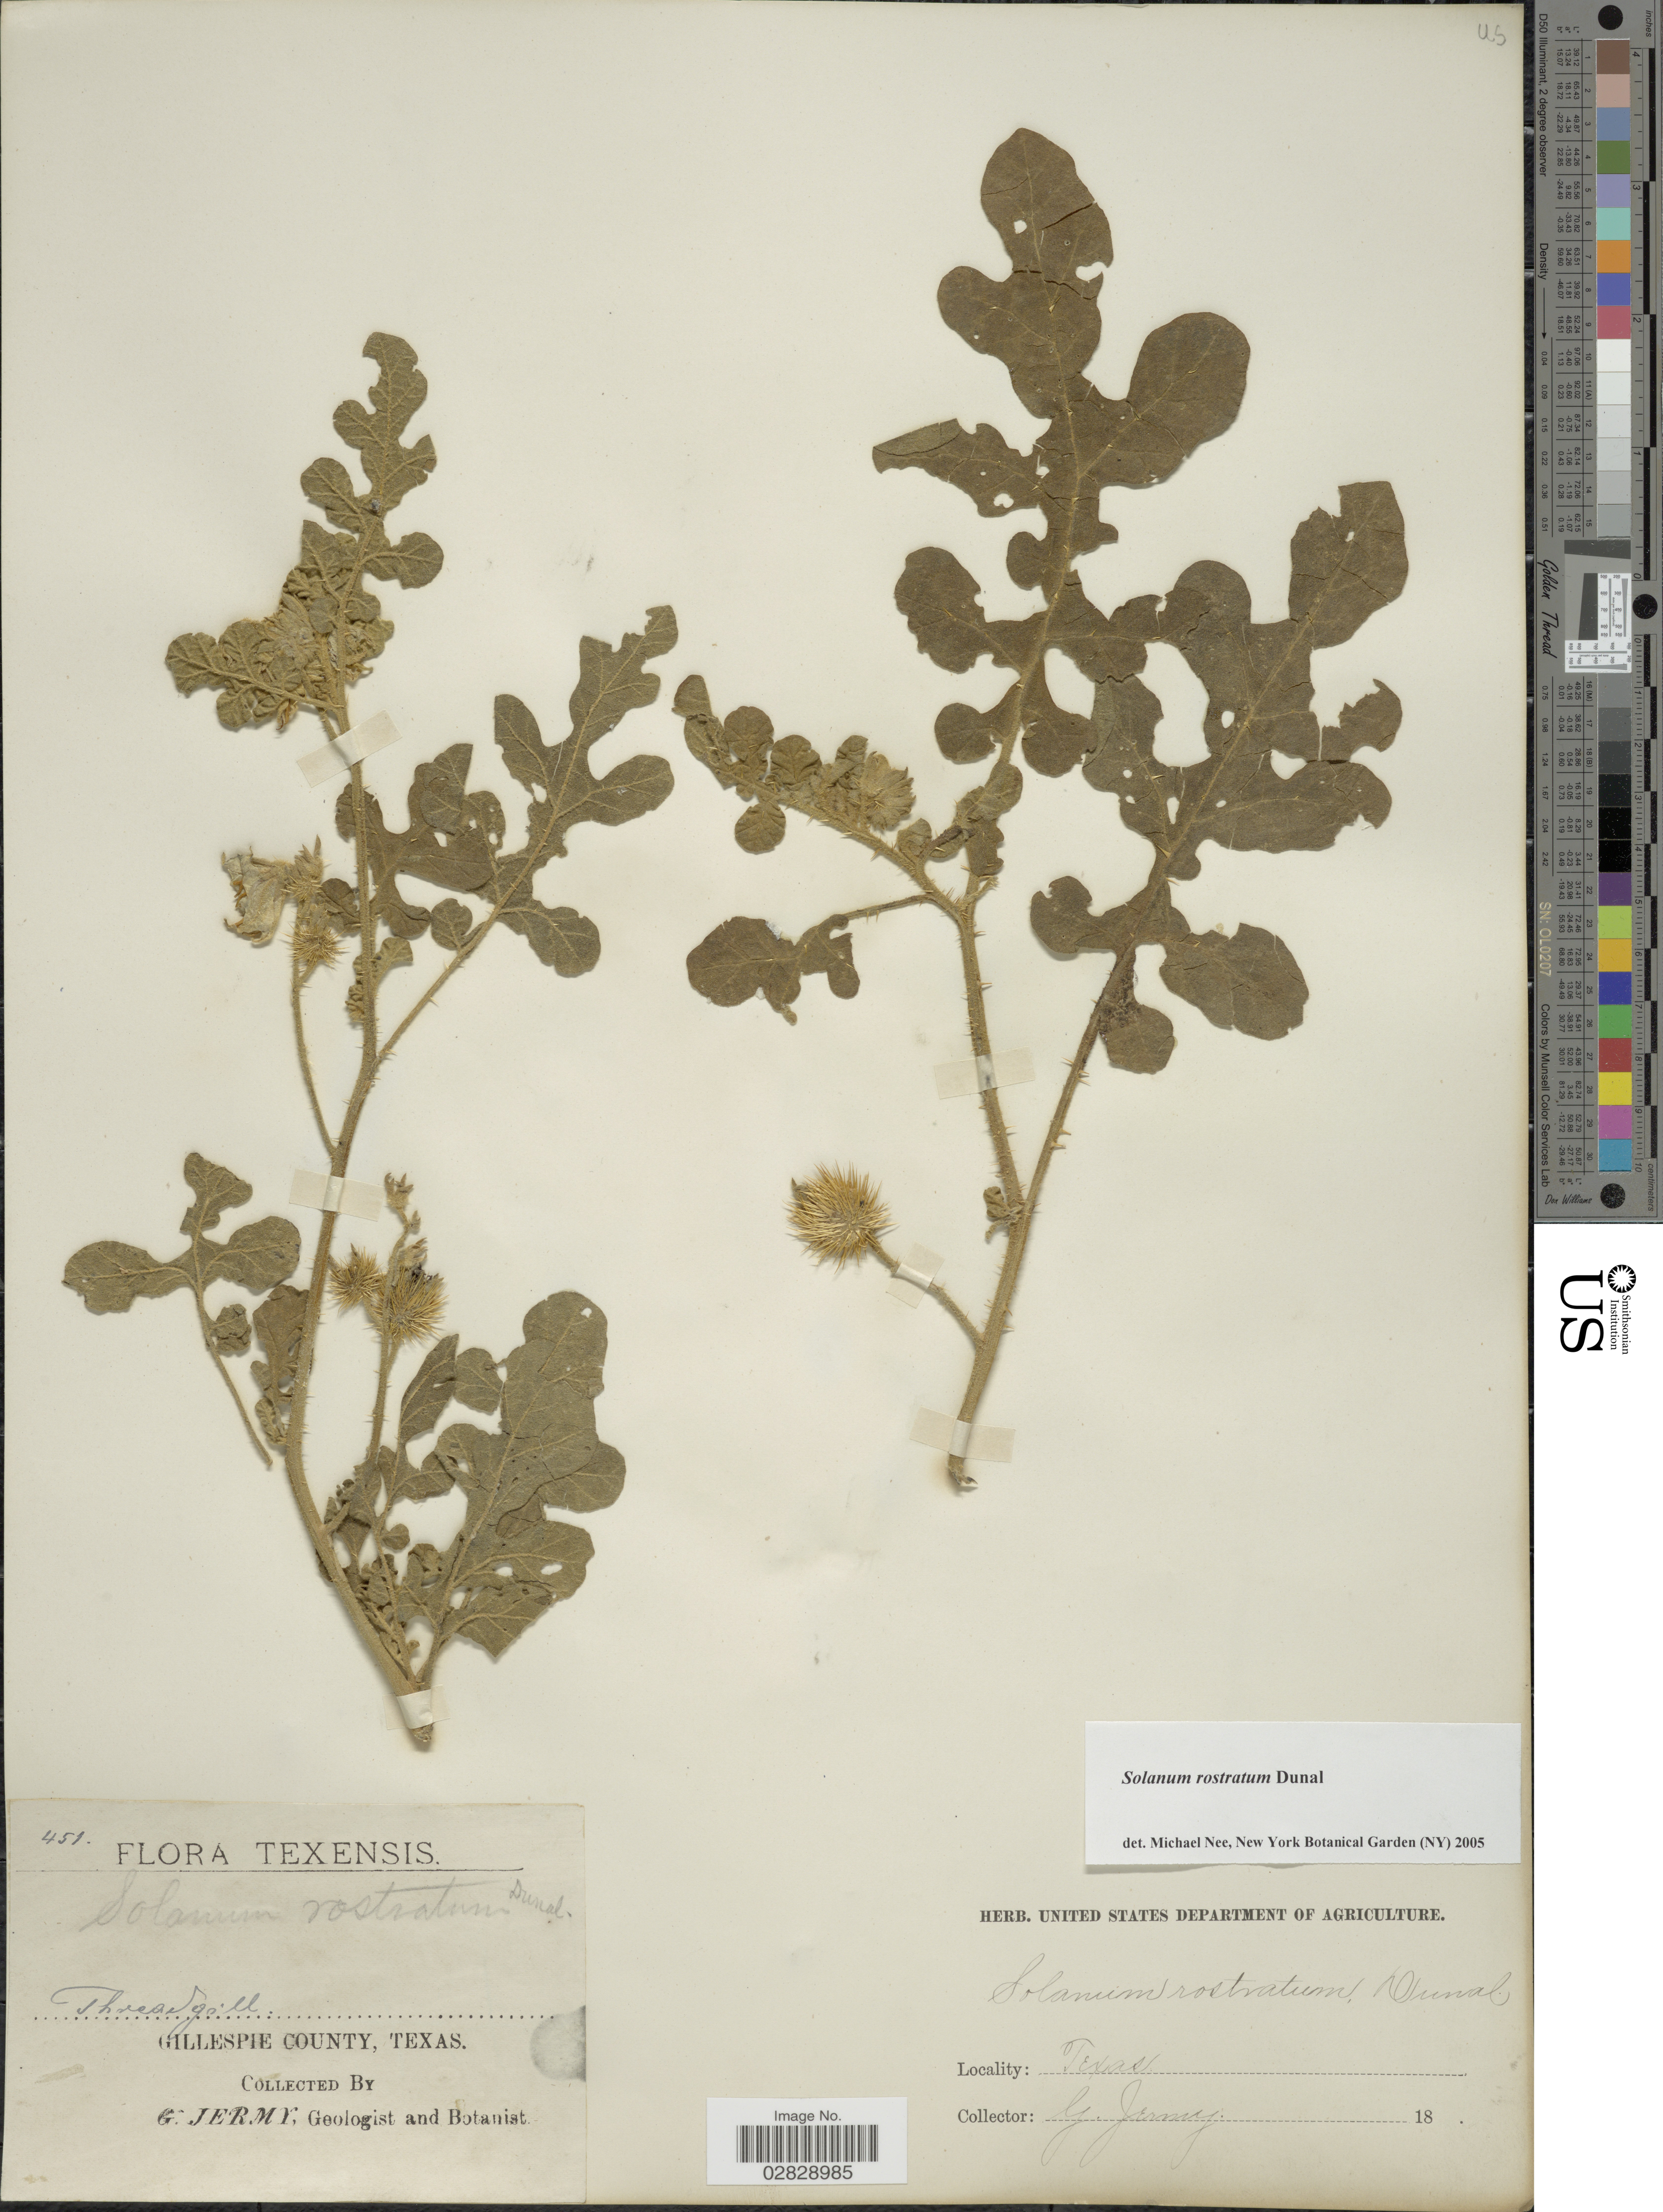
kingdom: Plantae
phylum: Tracheophyta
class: Magnoliopsida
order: Solanales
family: Solanaceae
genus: Solanum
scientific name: Solanum rostratum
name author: Dunal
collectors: G. Jermy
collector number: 451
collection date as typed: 18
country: United States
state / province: Texas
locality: Gillespie County.